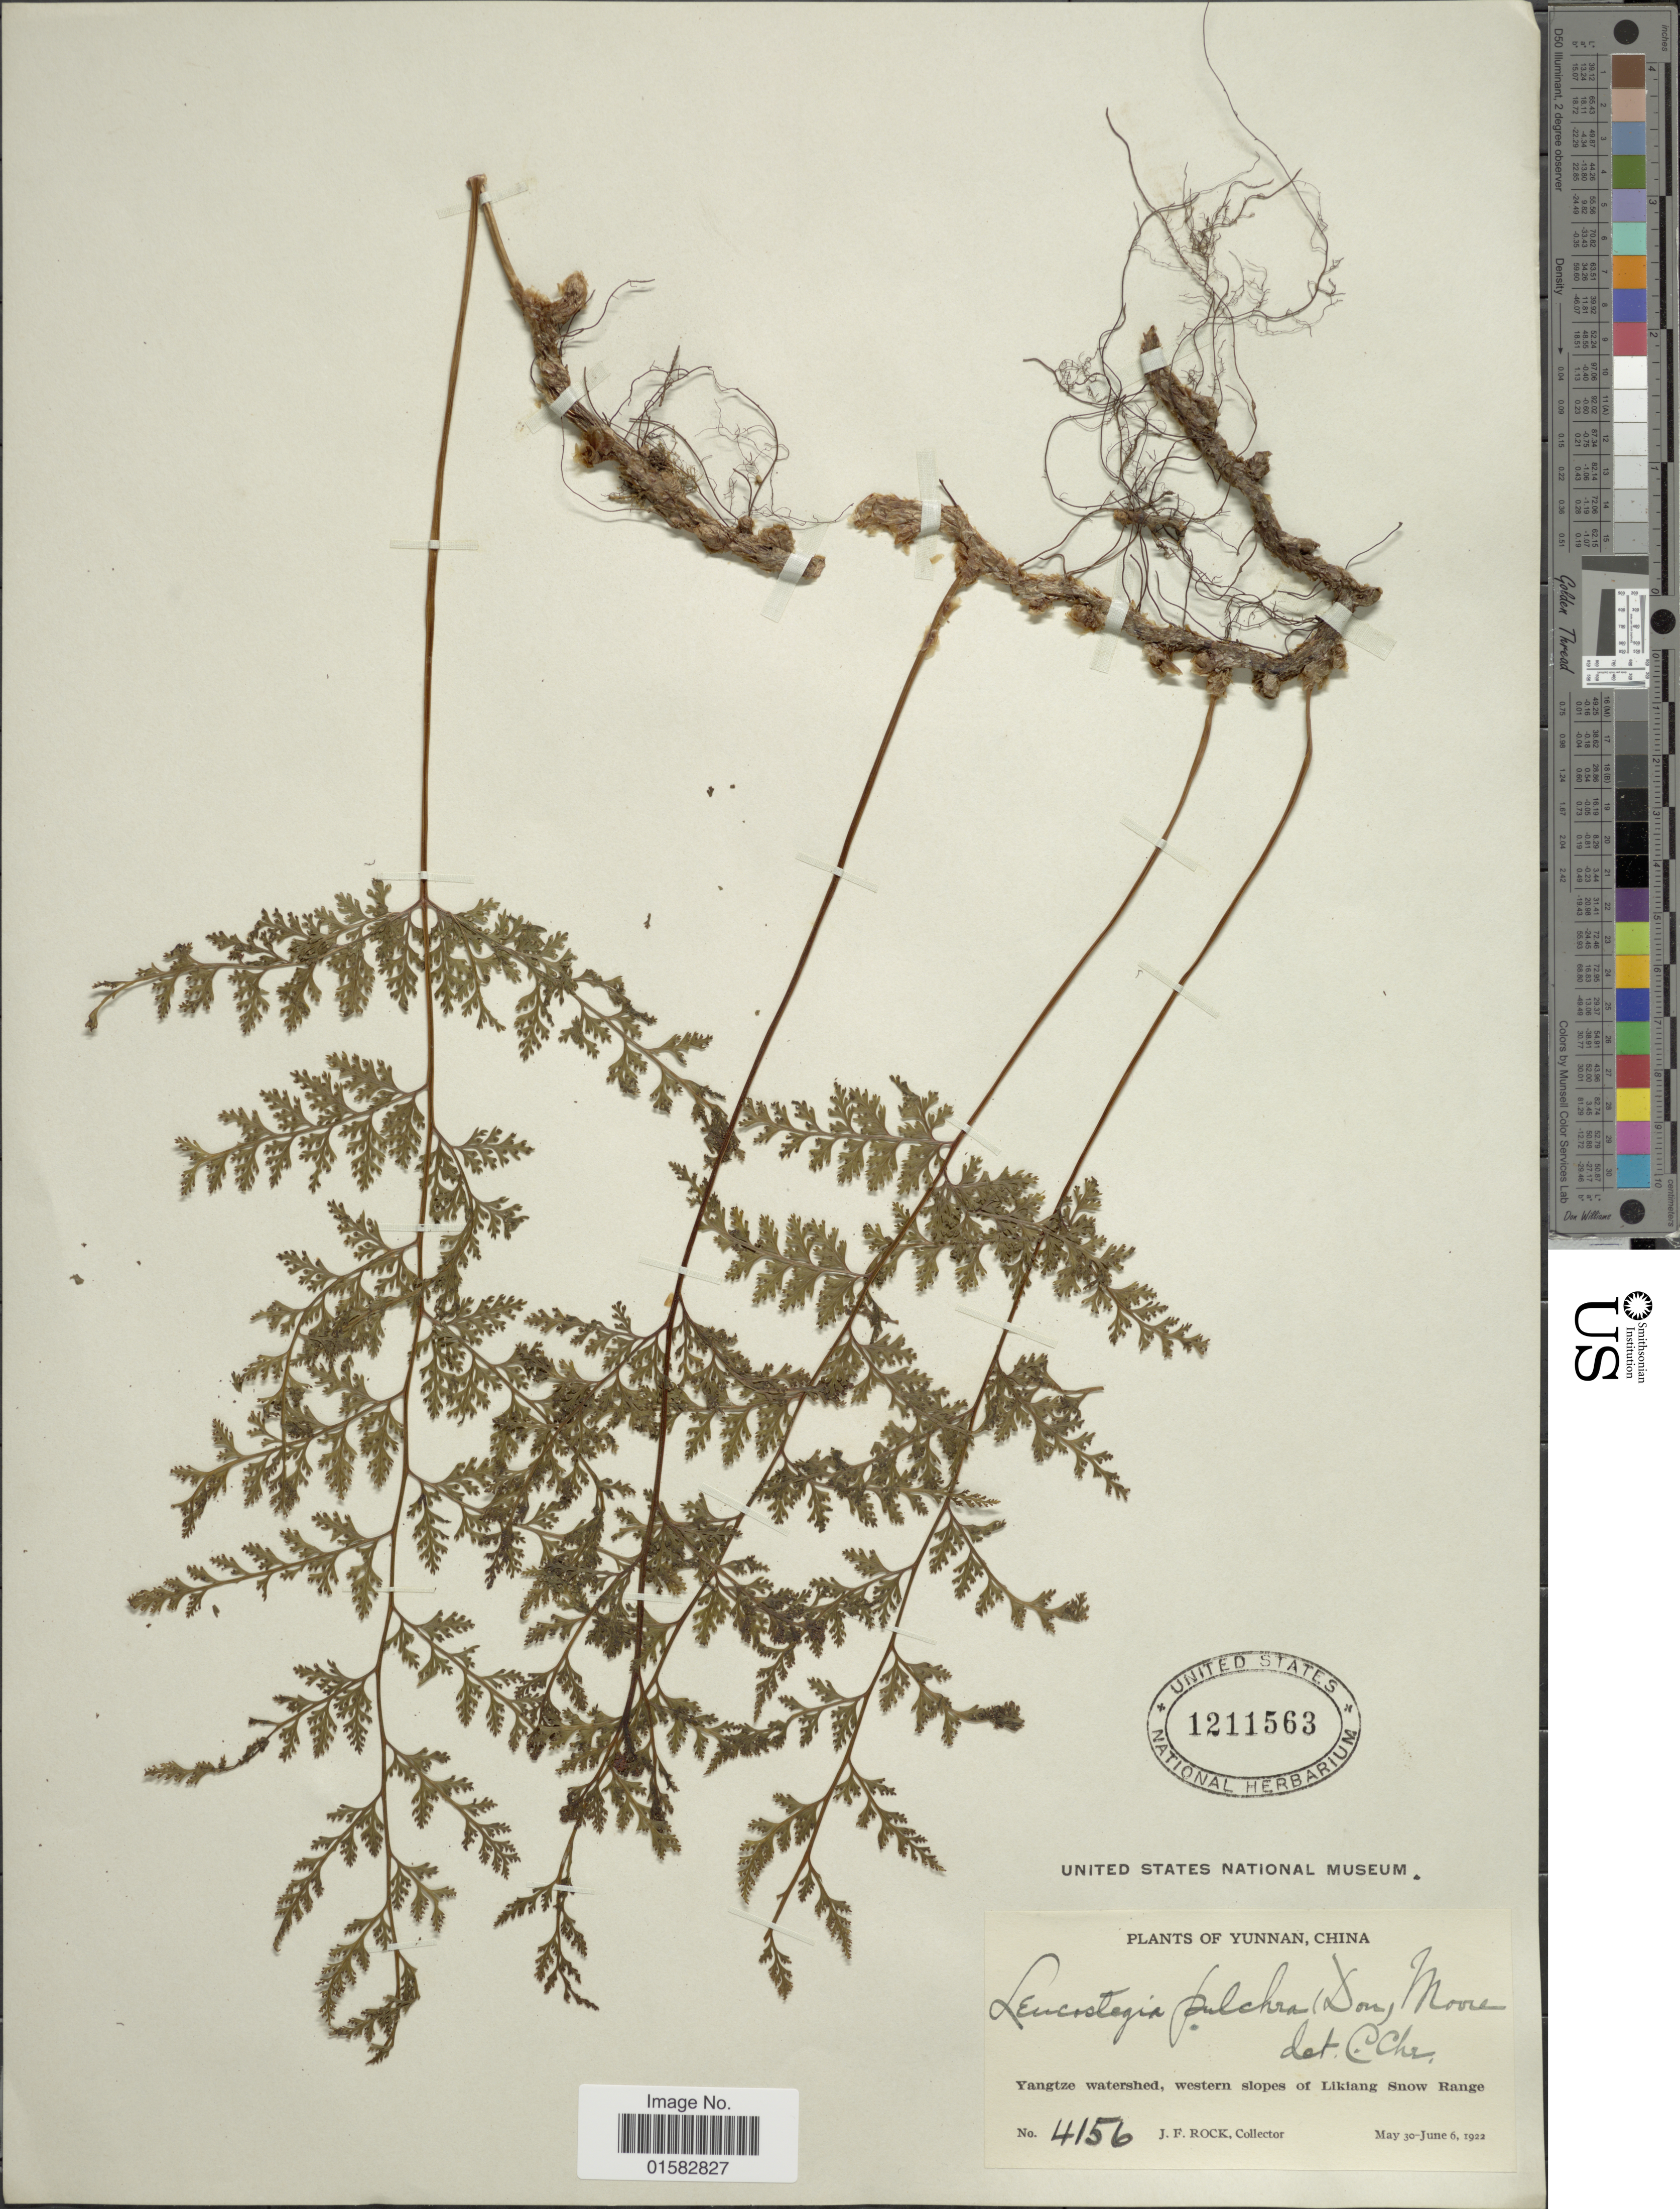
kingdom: Plantae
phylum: Tracheophyta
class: Polypodiopsida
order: Polypodiales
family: Davalliaceae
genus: Davallia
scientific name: Davallia pulchra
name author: D. Don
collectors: J. Rock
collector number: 4156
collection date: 1922-05-30/1922-06-06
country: China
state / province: Yunnan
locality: Yangtze watershed, western slopes of Likiang Snow Range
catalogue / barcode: US 1211563